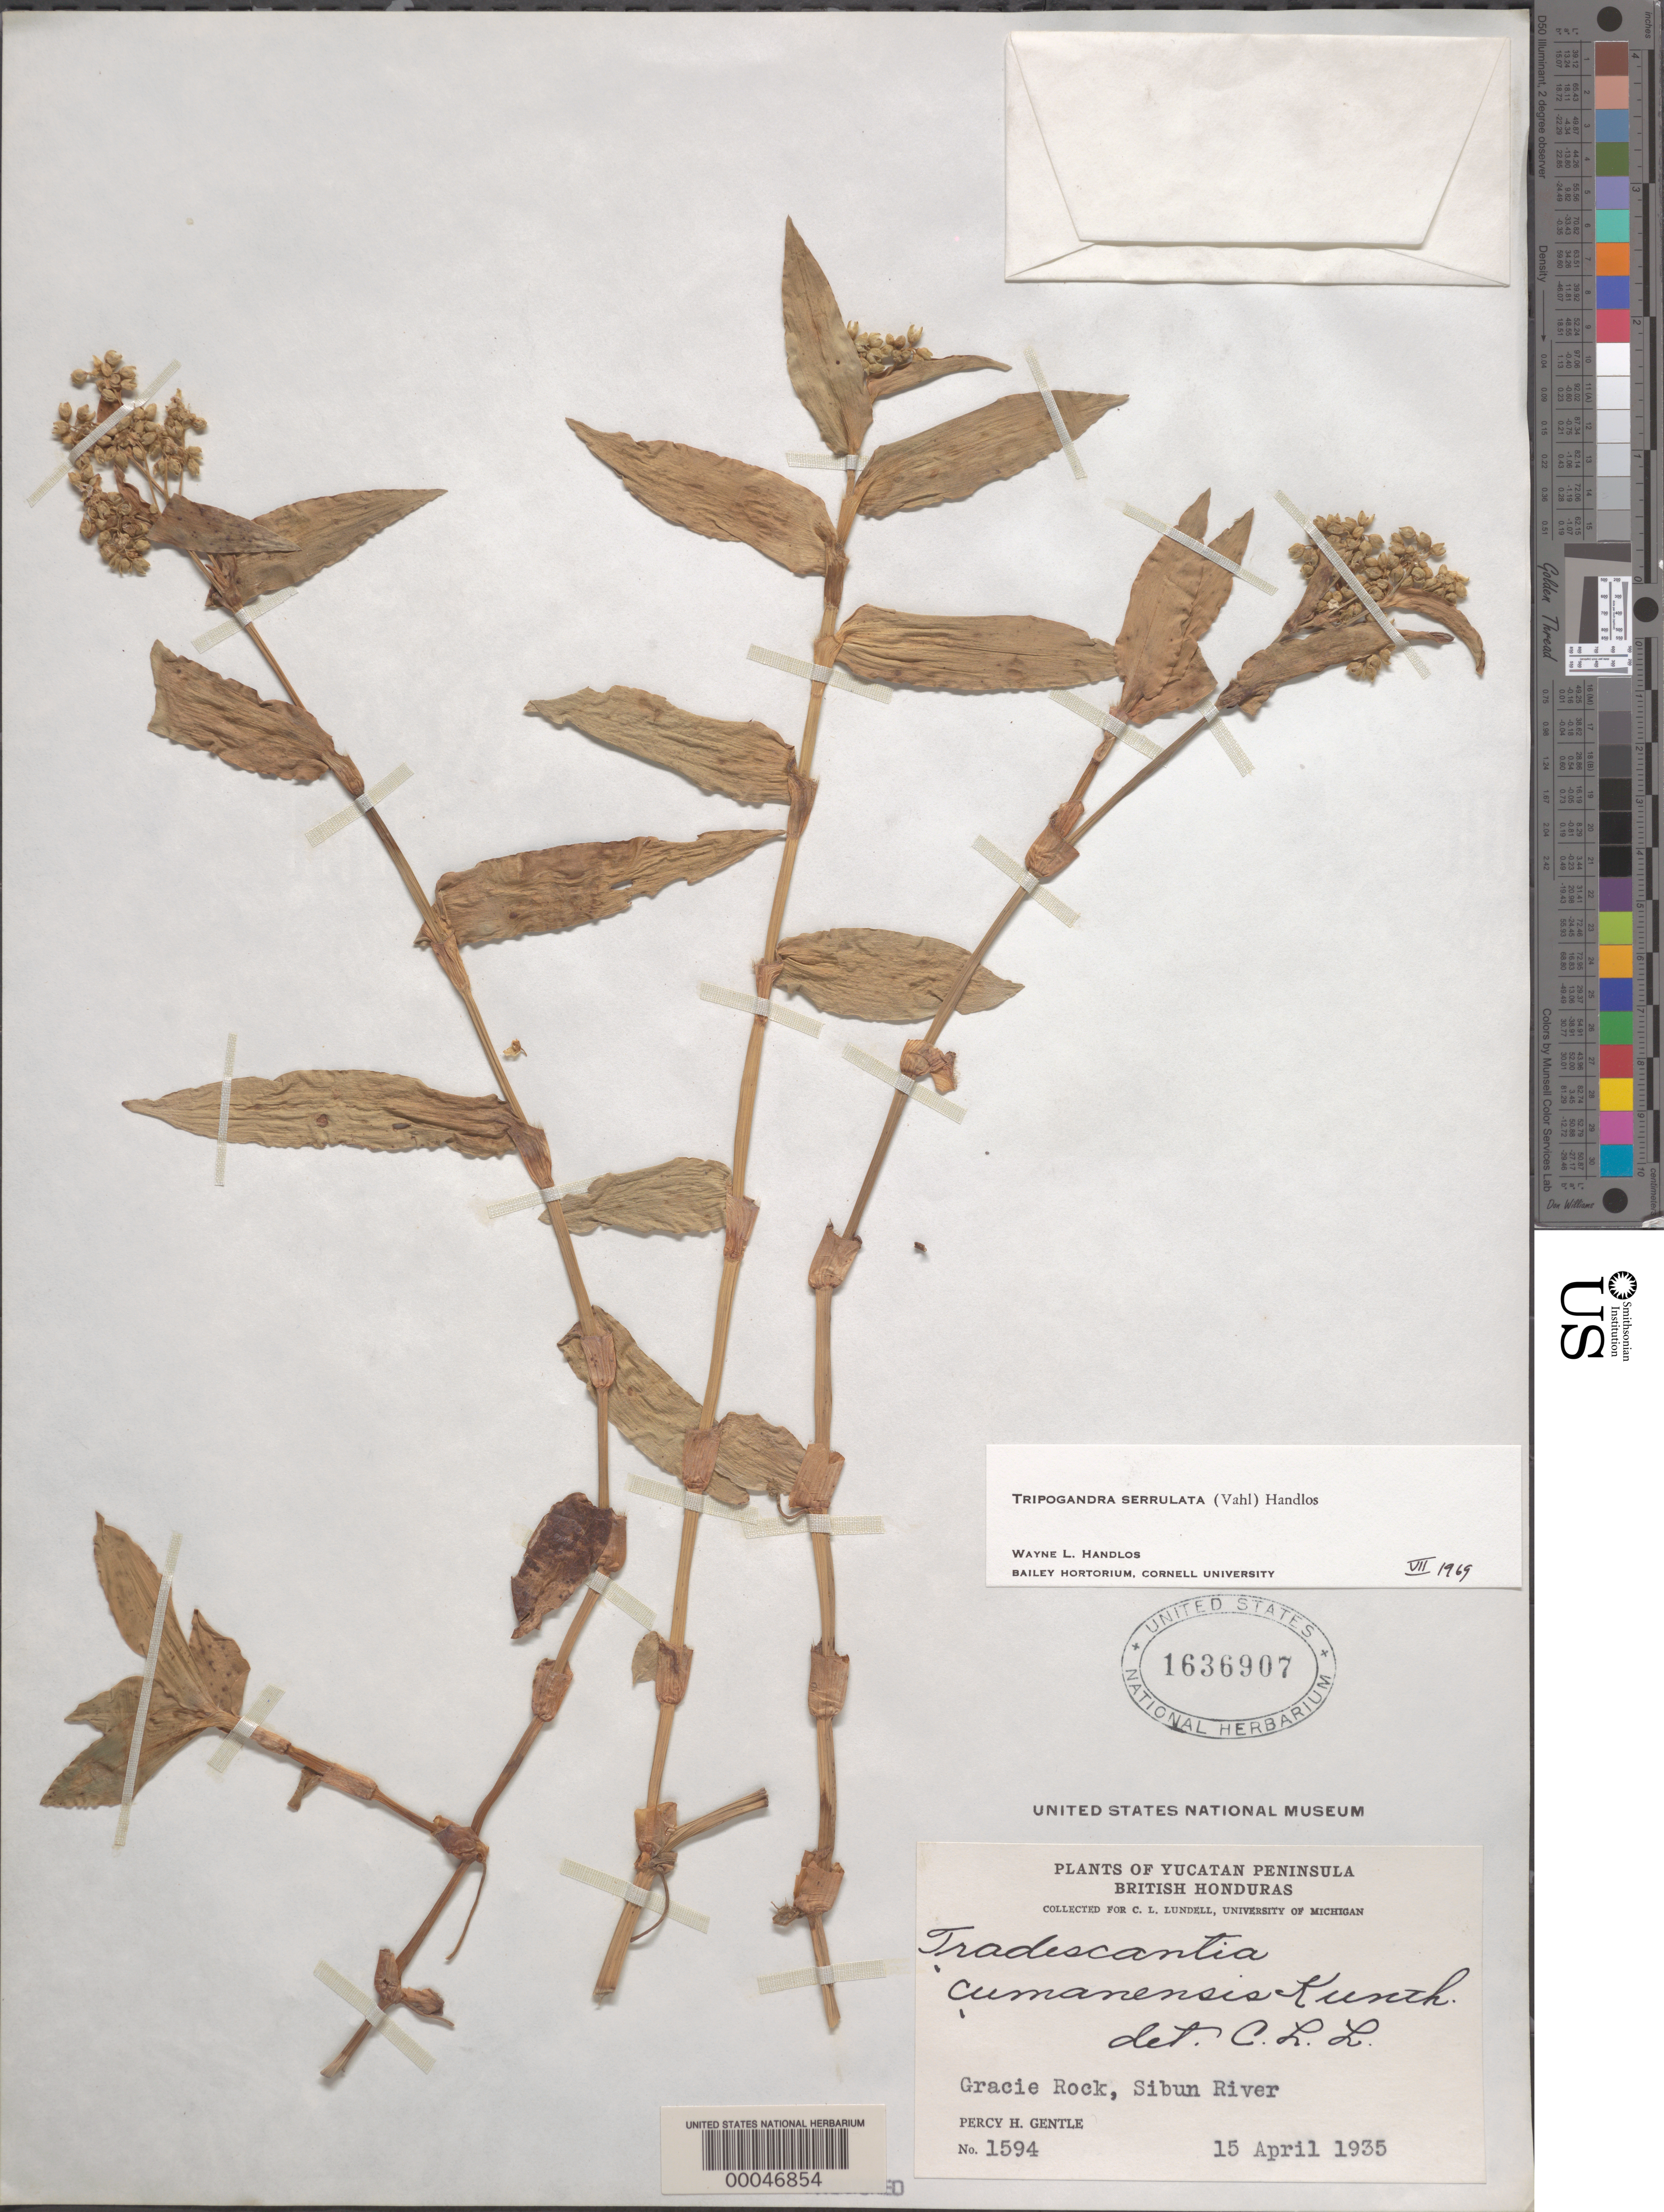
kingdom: Plantae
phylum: Tracheophyta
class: Liliopsida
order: Commelinales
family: Commelinaceae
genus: Tripogandra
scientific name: Tripogandra serrulata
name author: (Vahl) Handlos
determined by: Handlos, W. L.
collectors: P. H. Gentle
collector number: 1594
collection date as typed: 15 Apr 1935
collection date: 1935-04-15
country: Belize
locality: Gracie Rock, Sibun River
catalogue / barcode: US 1636907